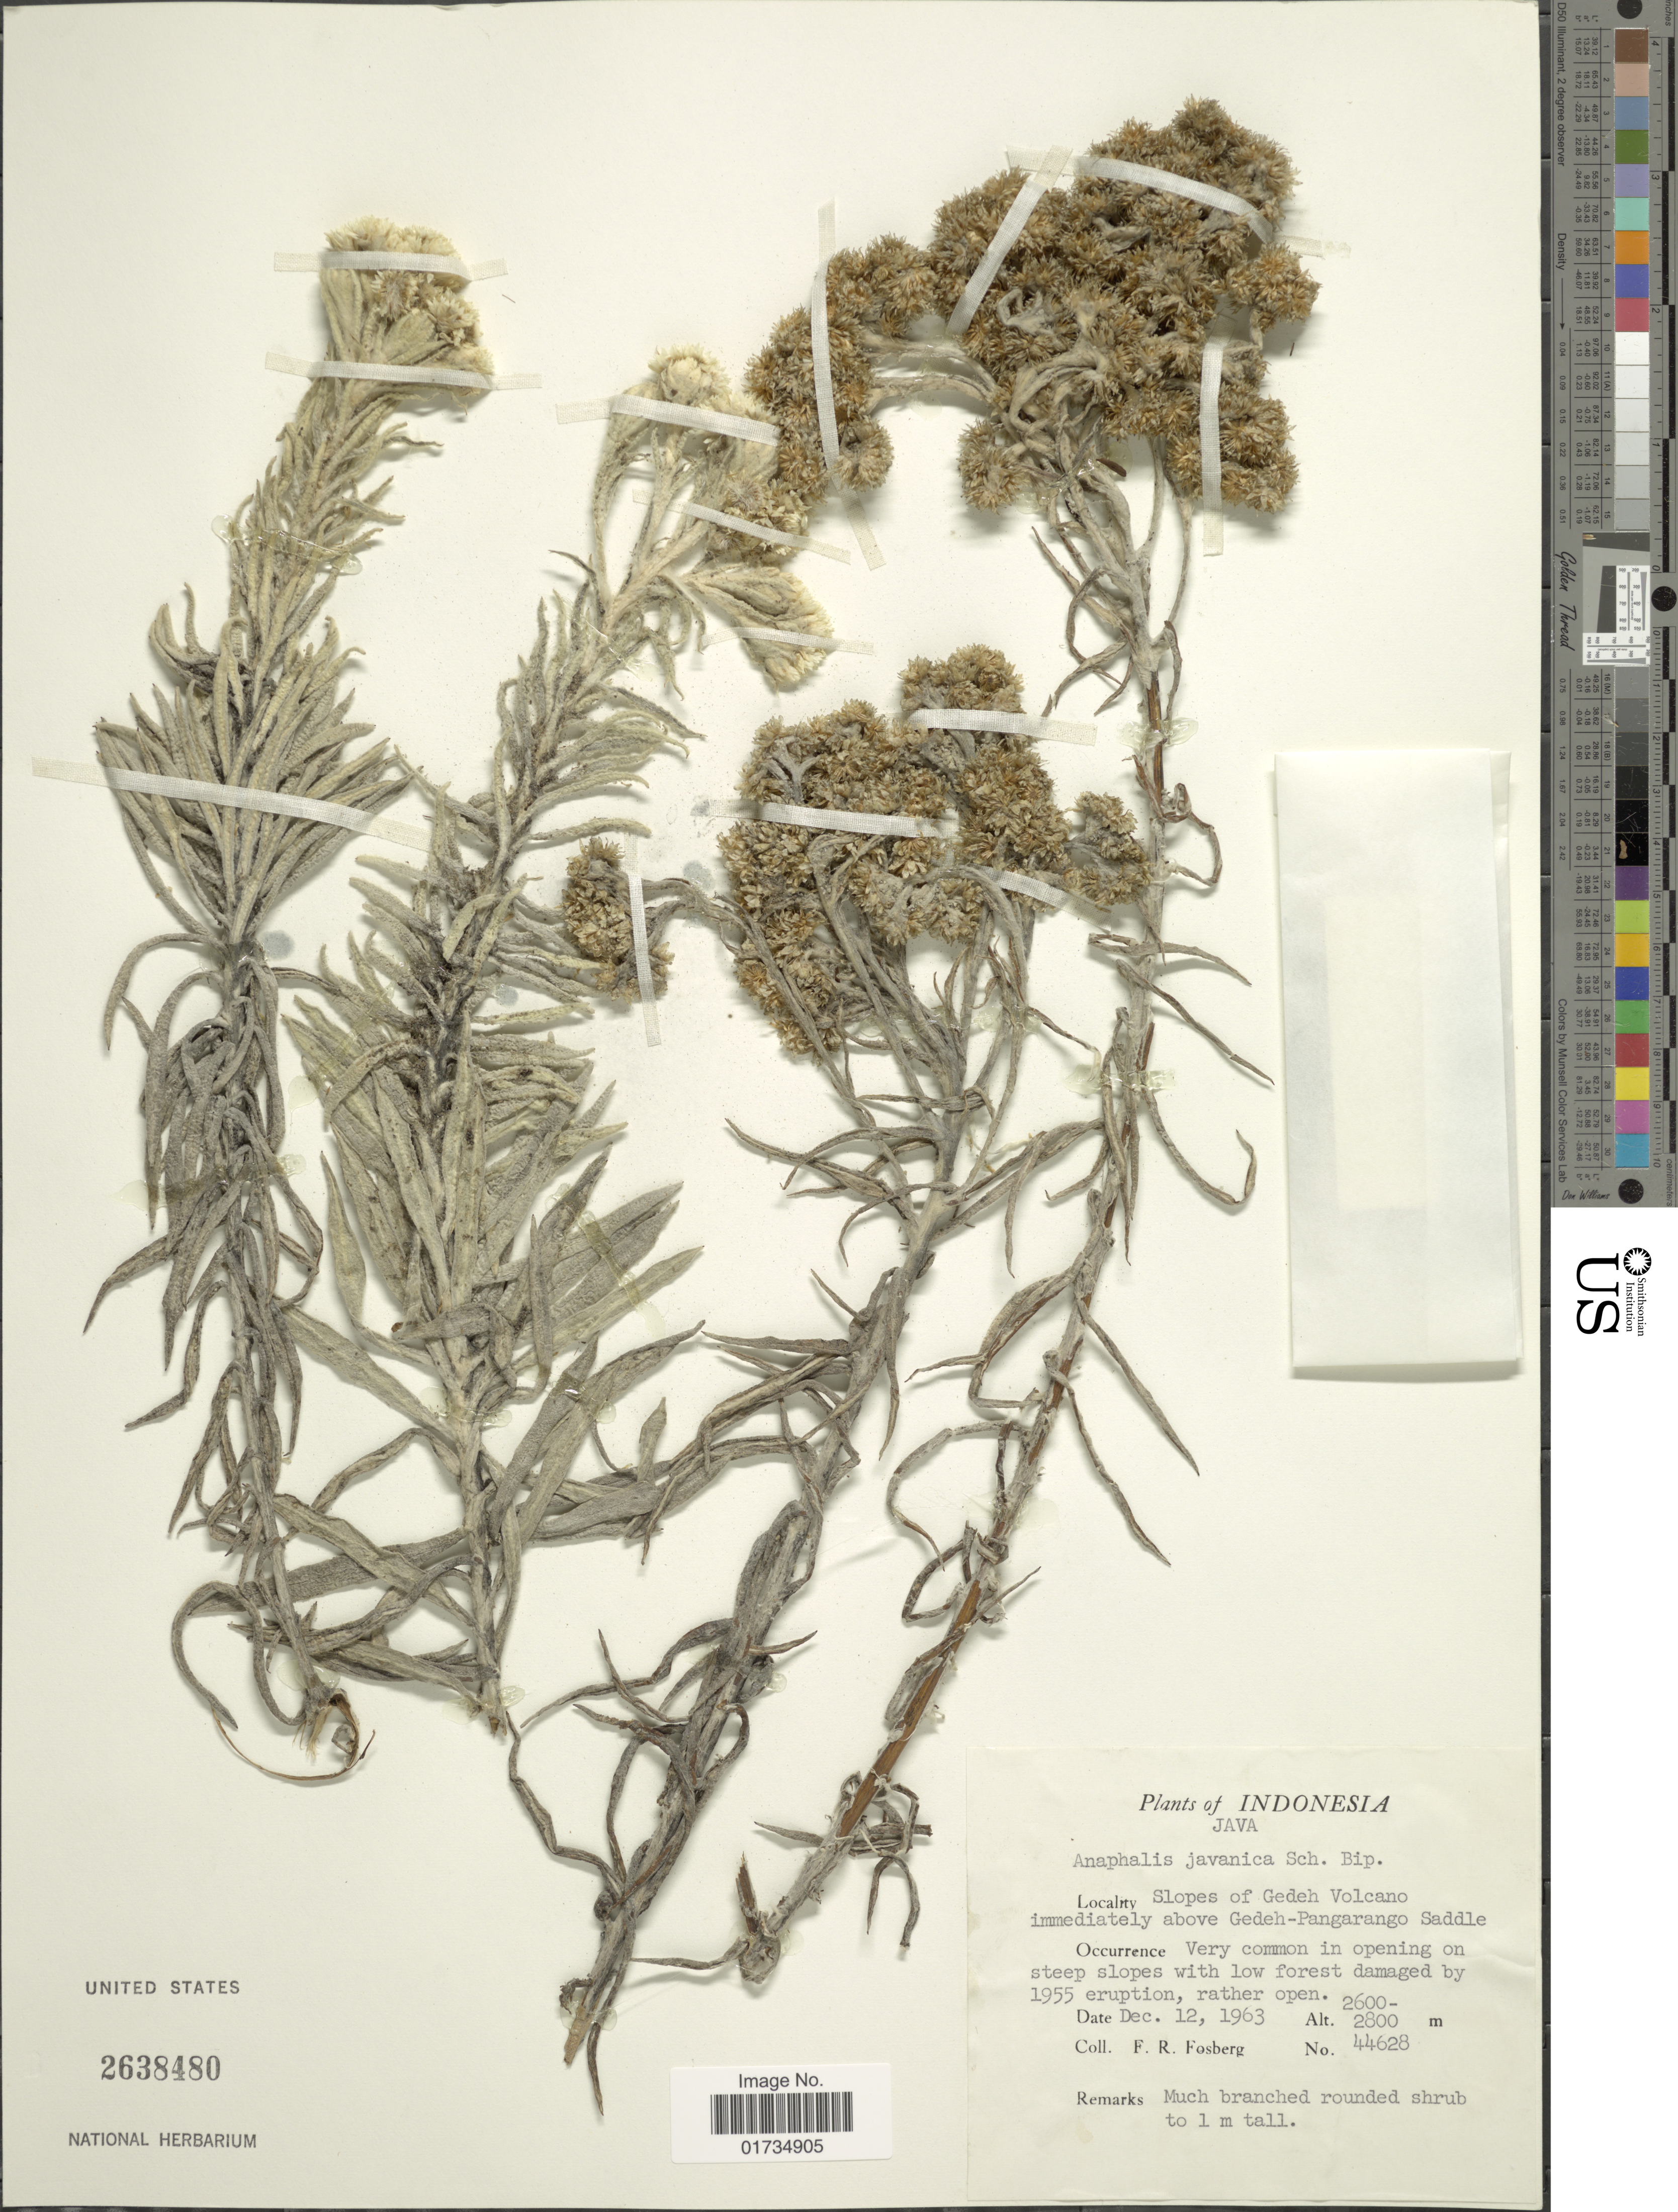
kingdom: Plantae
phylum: Tracheophyta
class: Magnoliopsida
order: Asterales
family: Asteraceae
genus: Anaphalis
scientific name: Anaphalis javanica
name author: (Reinw. ex Blume) Sch. Bip.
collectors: F. R. Fosberg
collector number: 44628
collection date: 1963-12-12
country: Indonesia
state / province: Java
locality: Indonesia, Java. Slopes of Gedeh Volcano immediately above Gedeh-Pangarango Saddle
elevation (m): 2600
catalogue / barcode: US 2638480